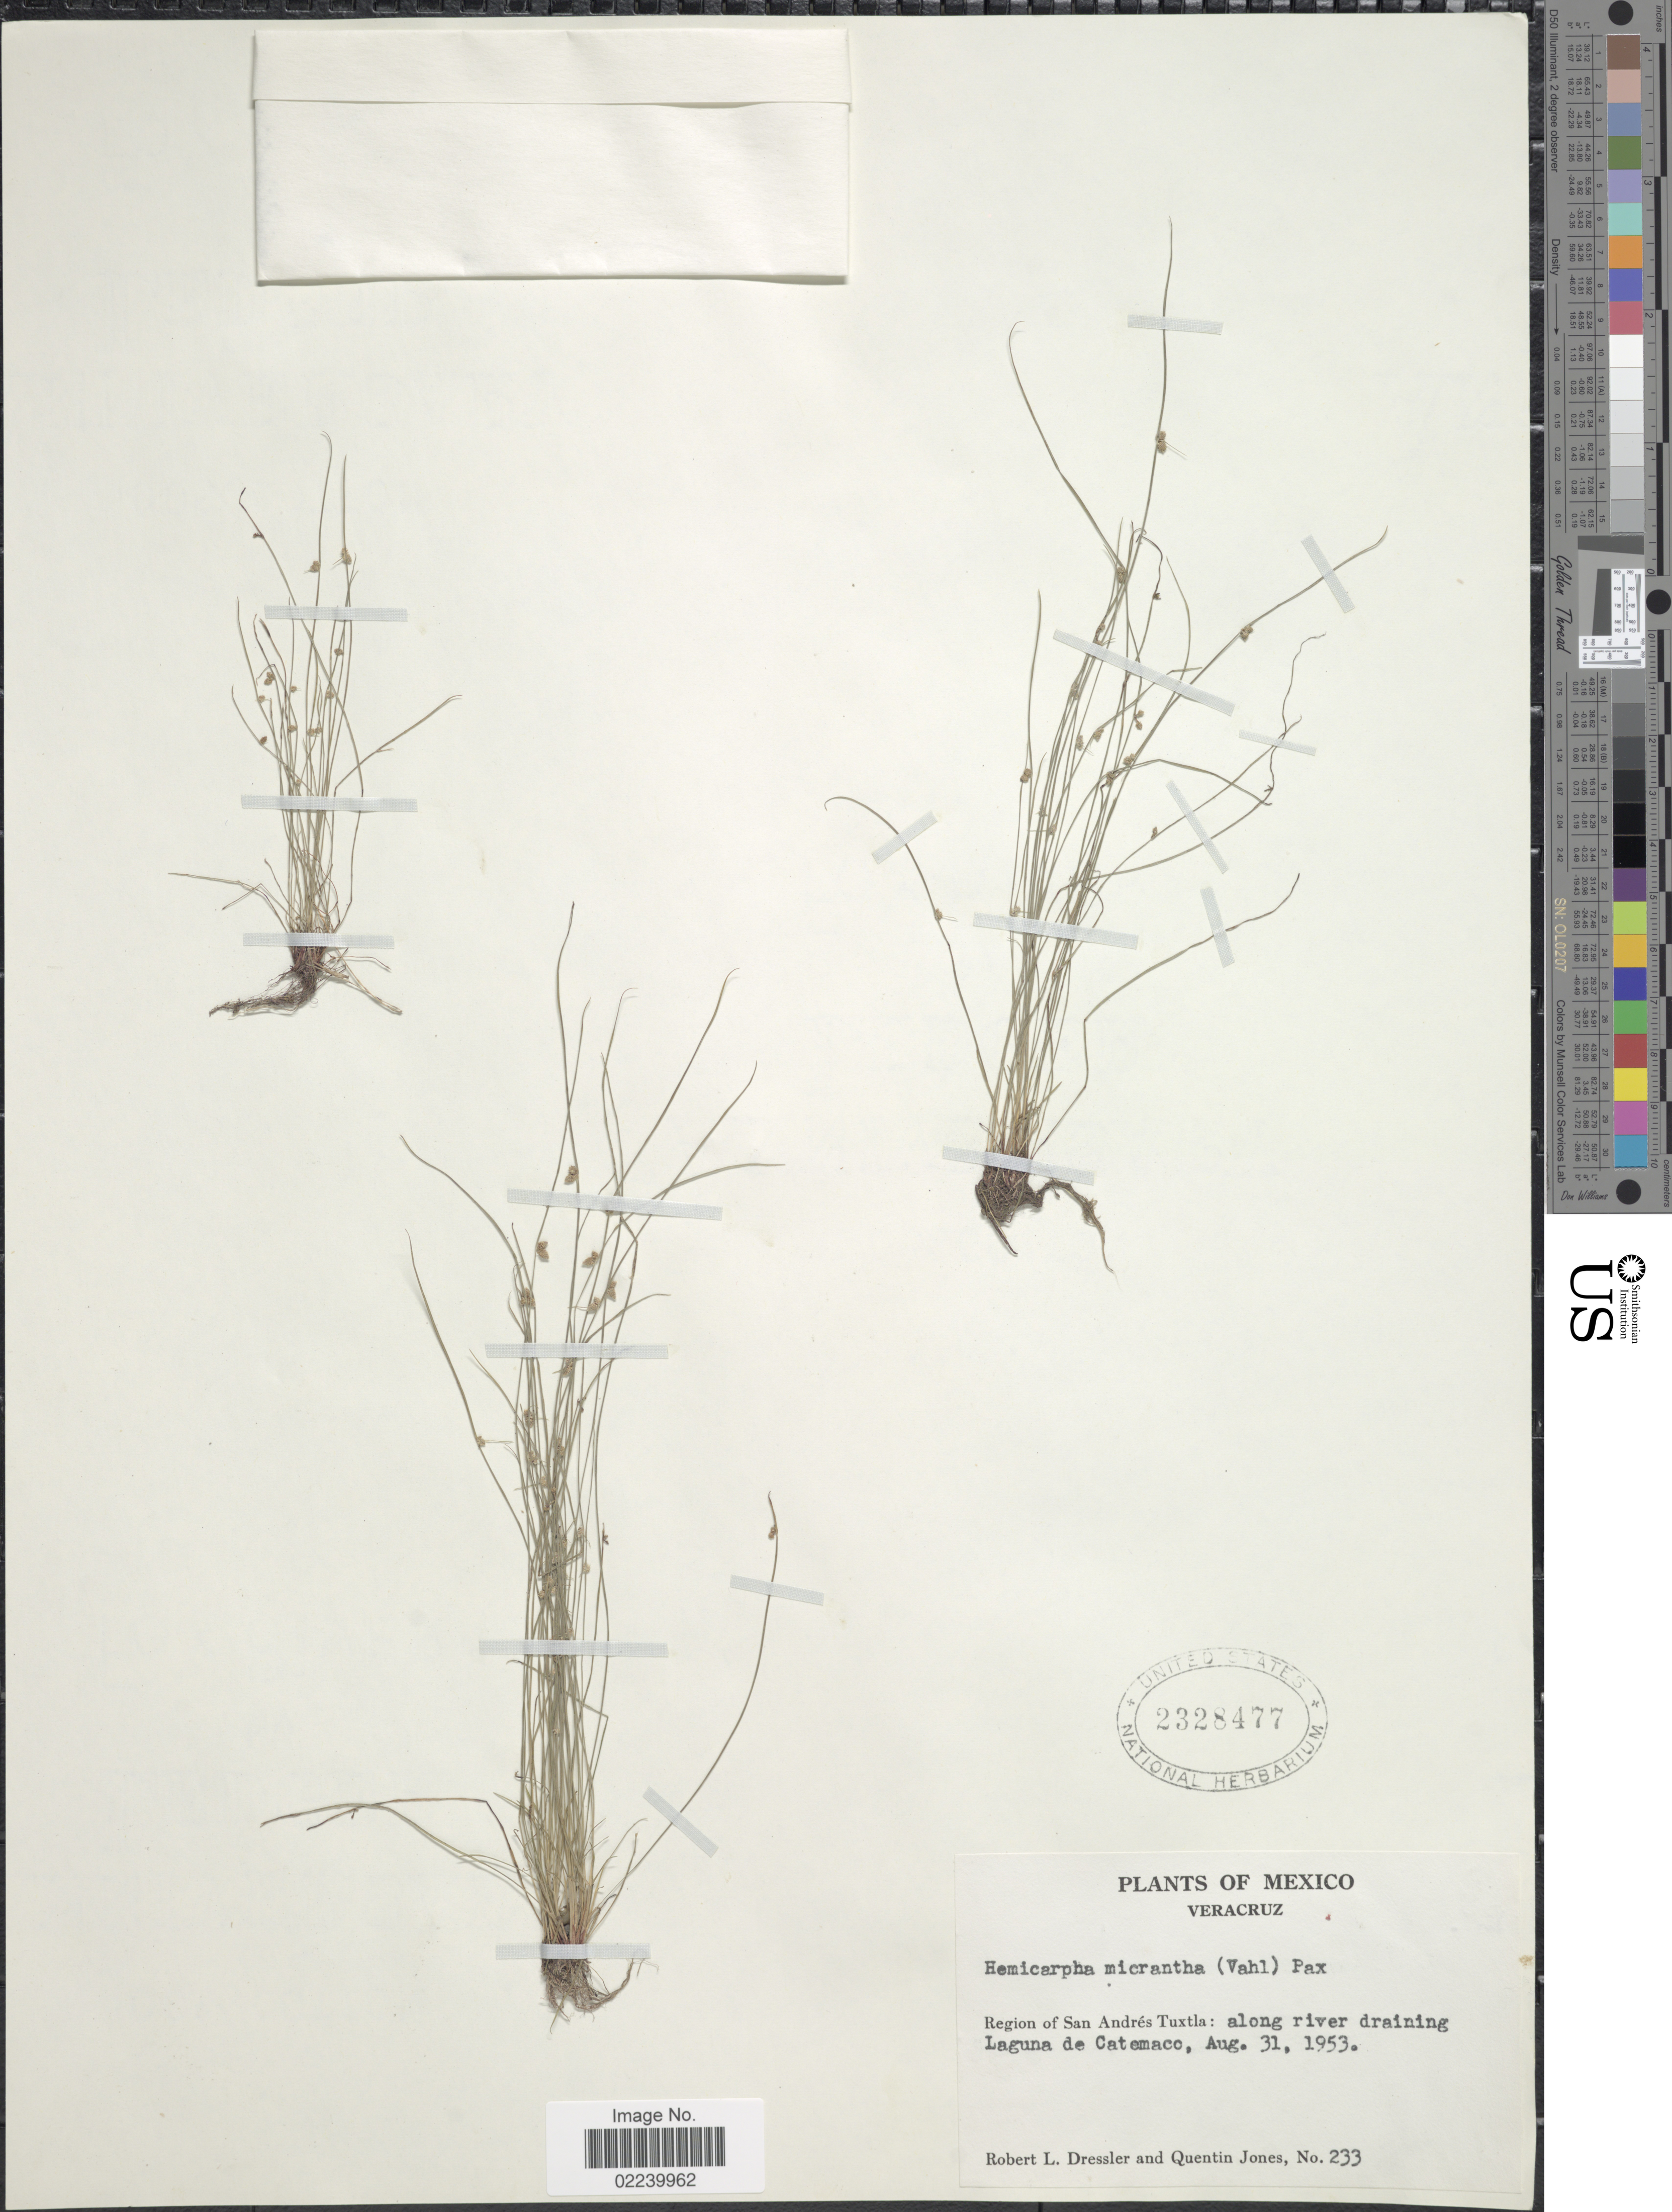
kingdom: Plantae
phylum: Tracheophyta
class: Liliopsida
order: Poales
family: Cyperaceae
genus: Cyperus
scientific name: Cyperus subsquarrosus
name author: (Muhl.) Bauters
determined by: Strong, M. T., (US), Smithsonian Institution - National Museum of Natural History (UNITED STATES)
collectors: R. Dressler & Q. Jones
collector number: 233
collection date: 1953-08-31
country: Mexico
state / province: Veracruz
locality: Region of San Andres Tuxtla: along river draining Laguna de Catemaco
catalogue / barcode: US 2328477